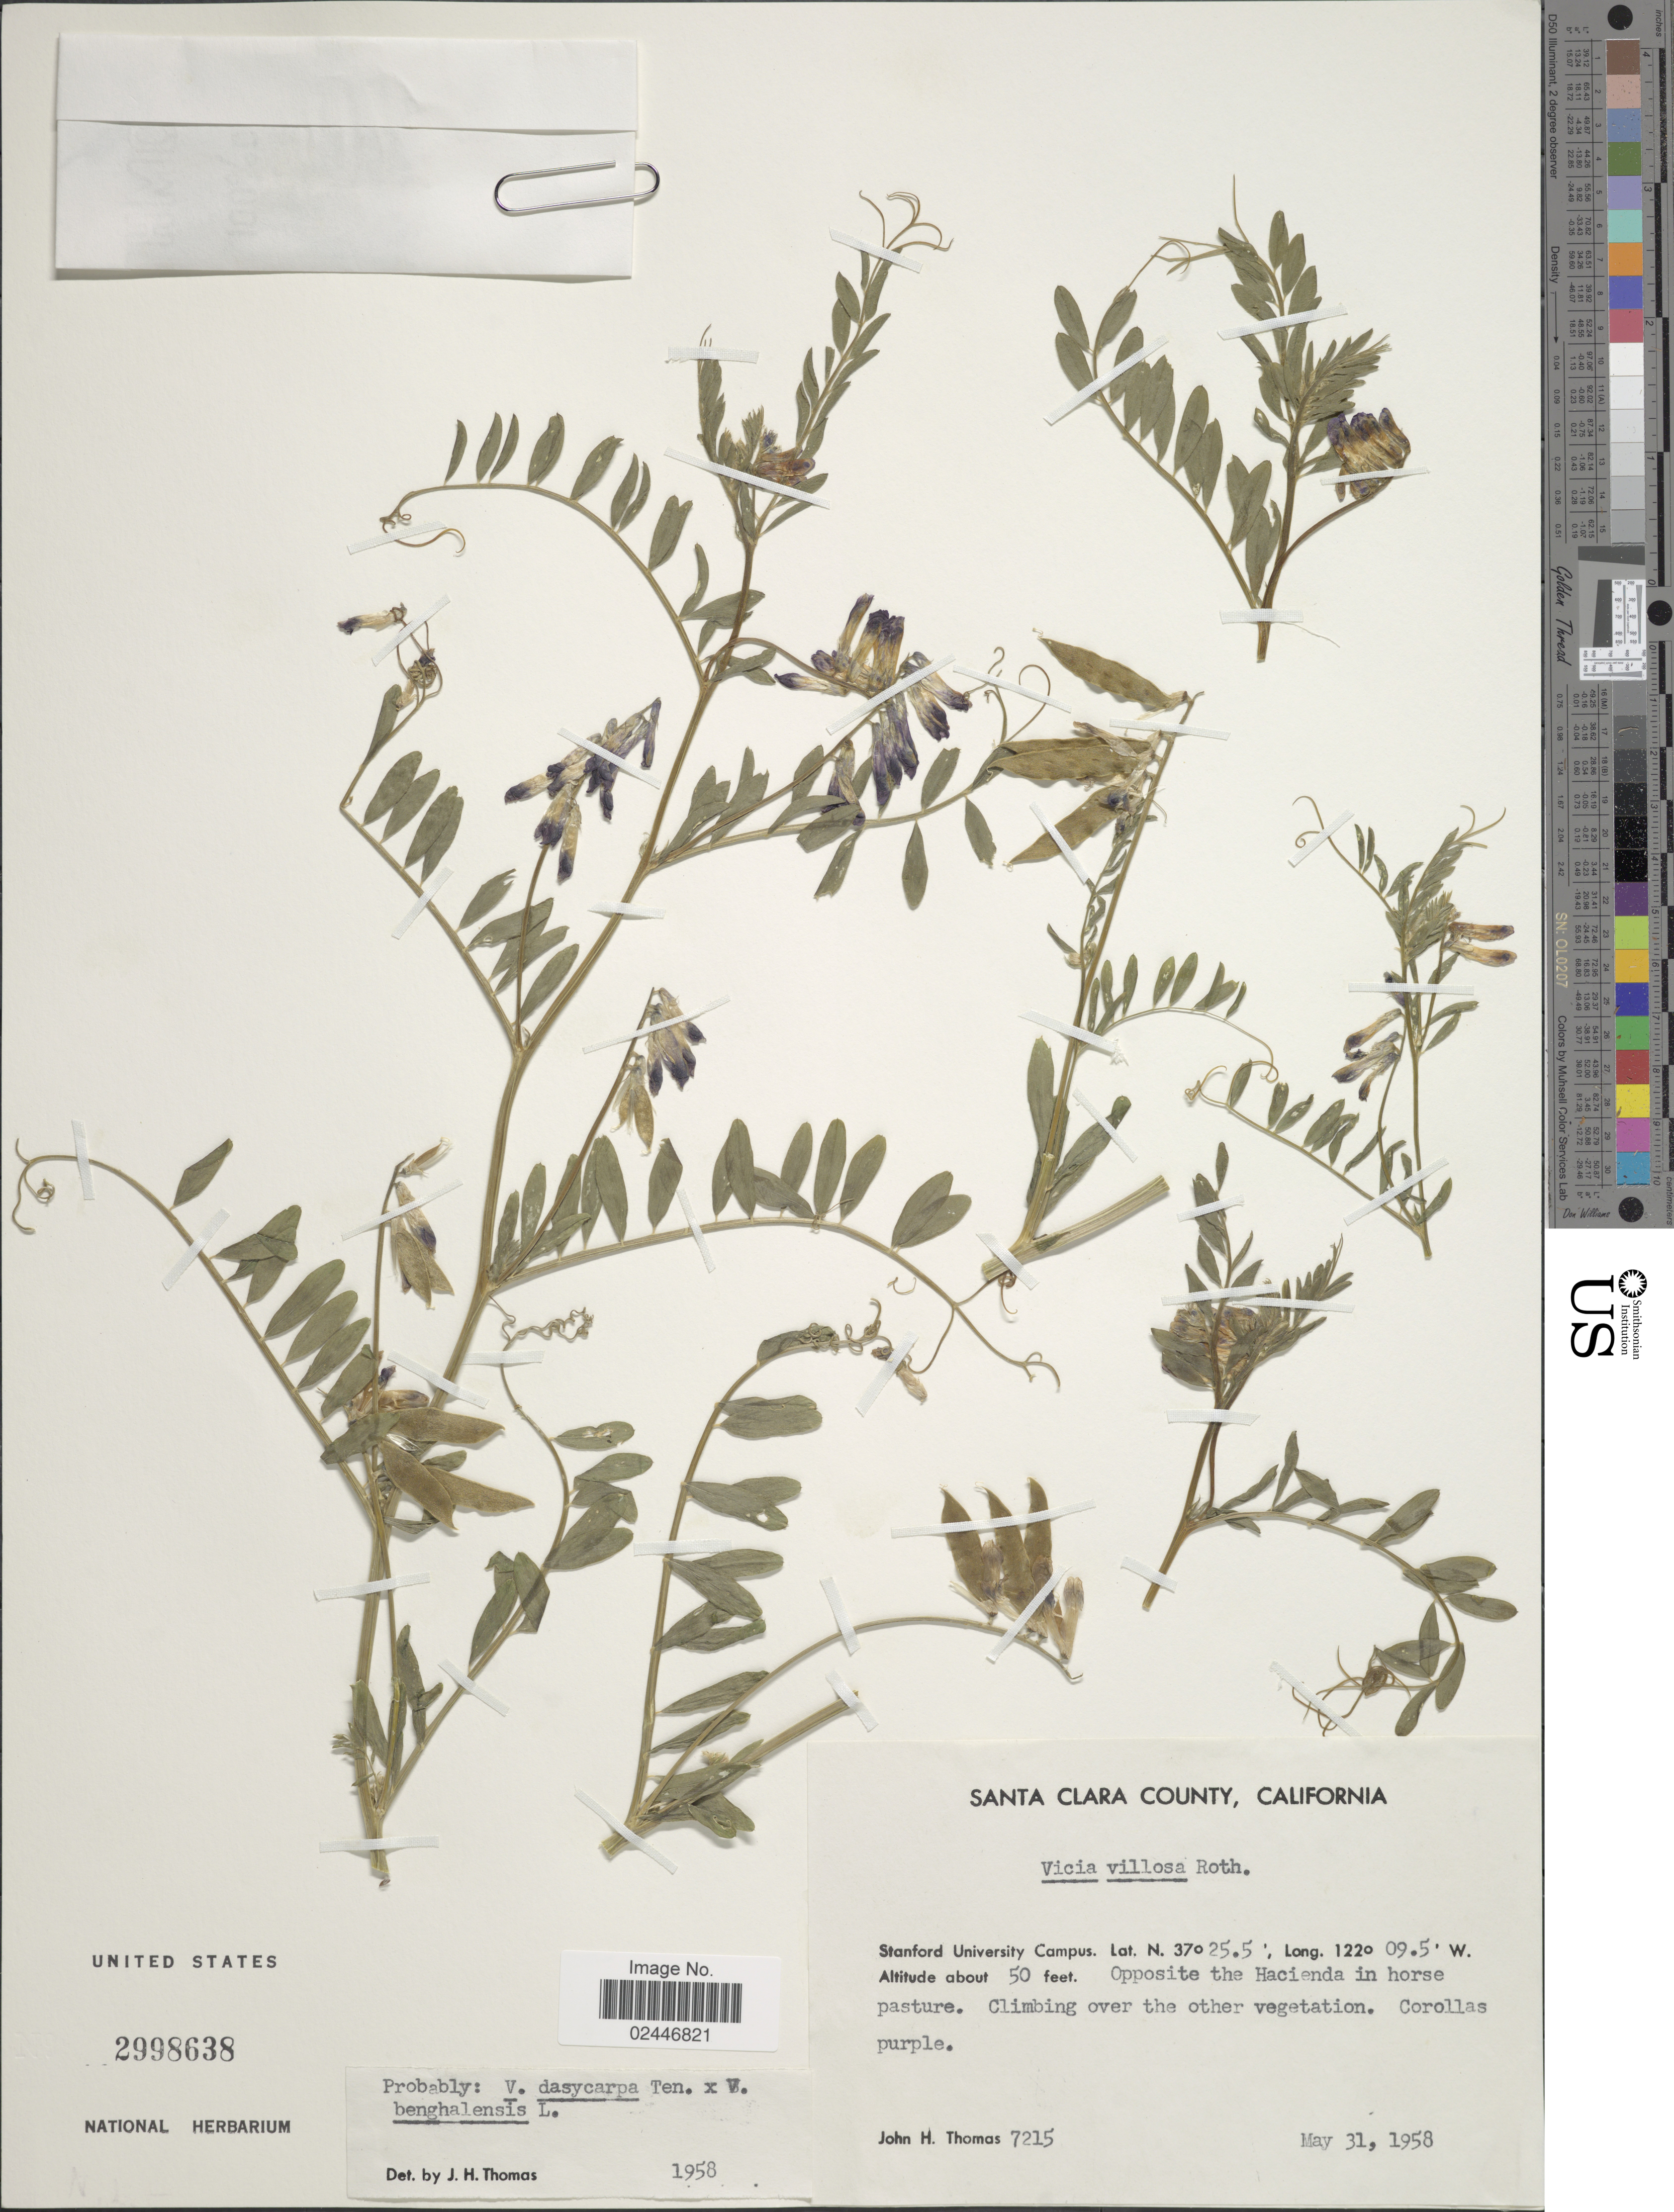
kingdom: Plantae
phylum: Tracheophyta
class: Magnoliopsida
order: Fabales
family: Fabaceae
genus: Vicia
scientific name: Vicia villosa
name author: Roth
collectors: J. H. Thomas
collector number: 7215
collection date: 1958-05-31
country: United States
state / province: California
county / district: Santa Clara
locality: Santa Clara County, Stanford University Campus, opposite the Hacienda in horse pasture.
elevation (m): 15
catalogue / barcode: US 2998638